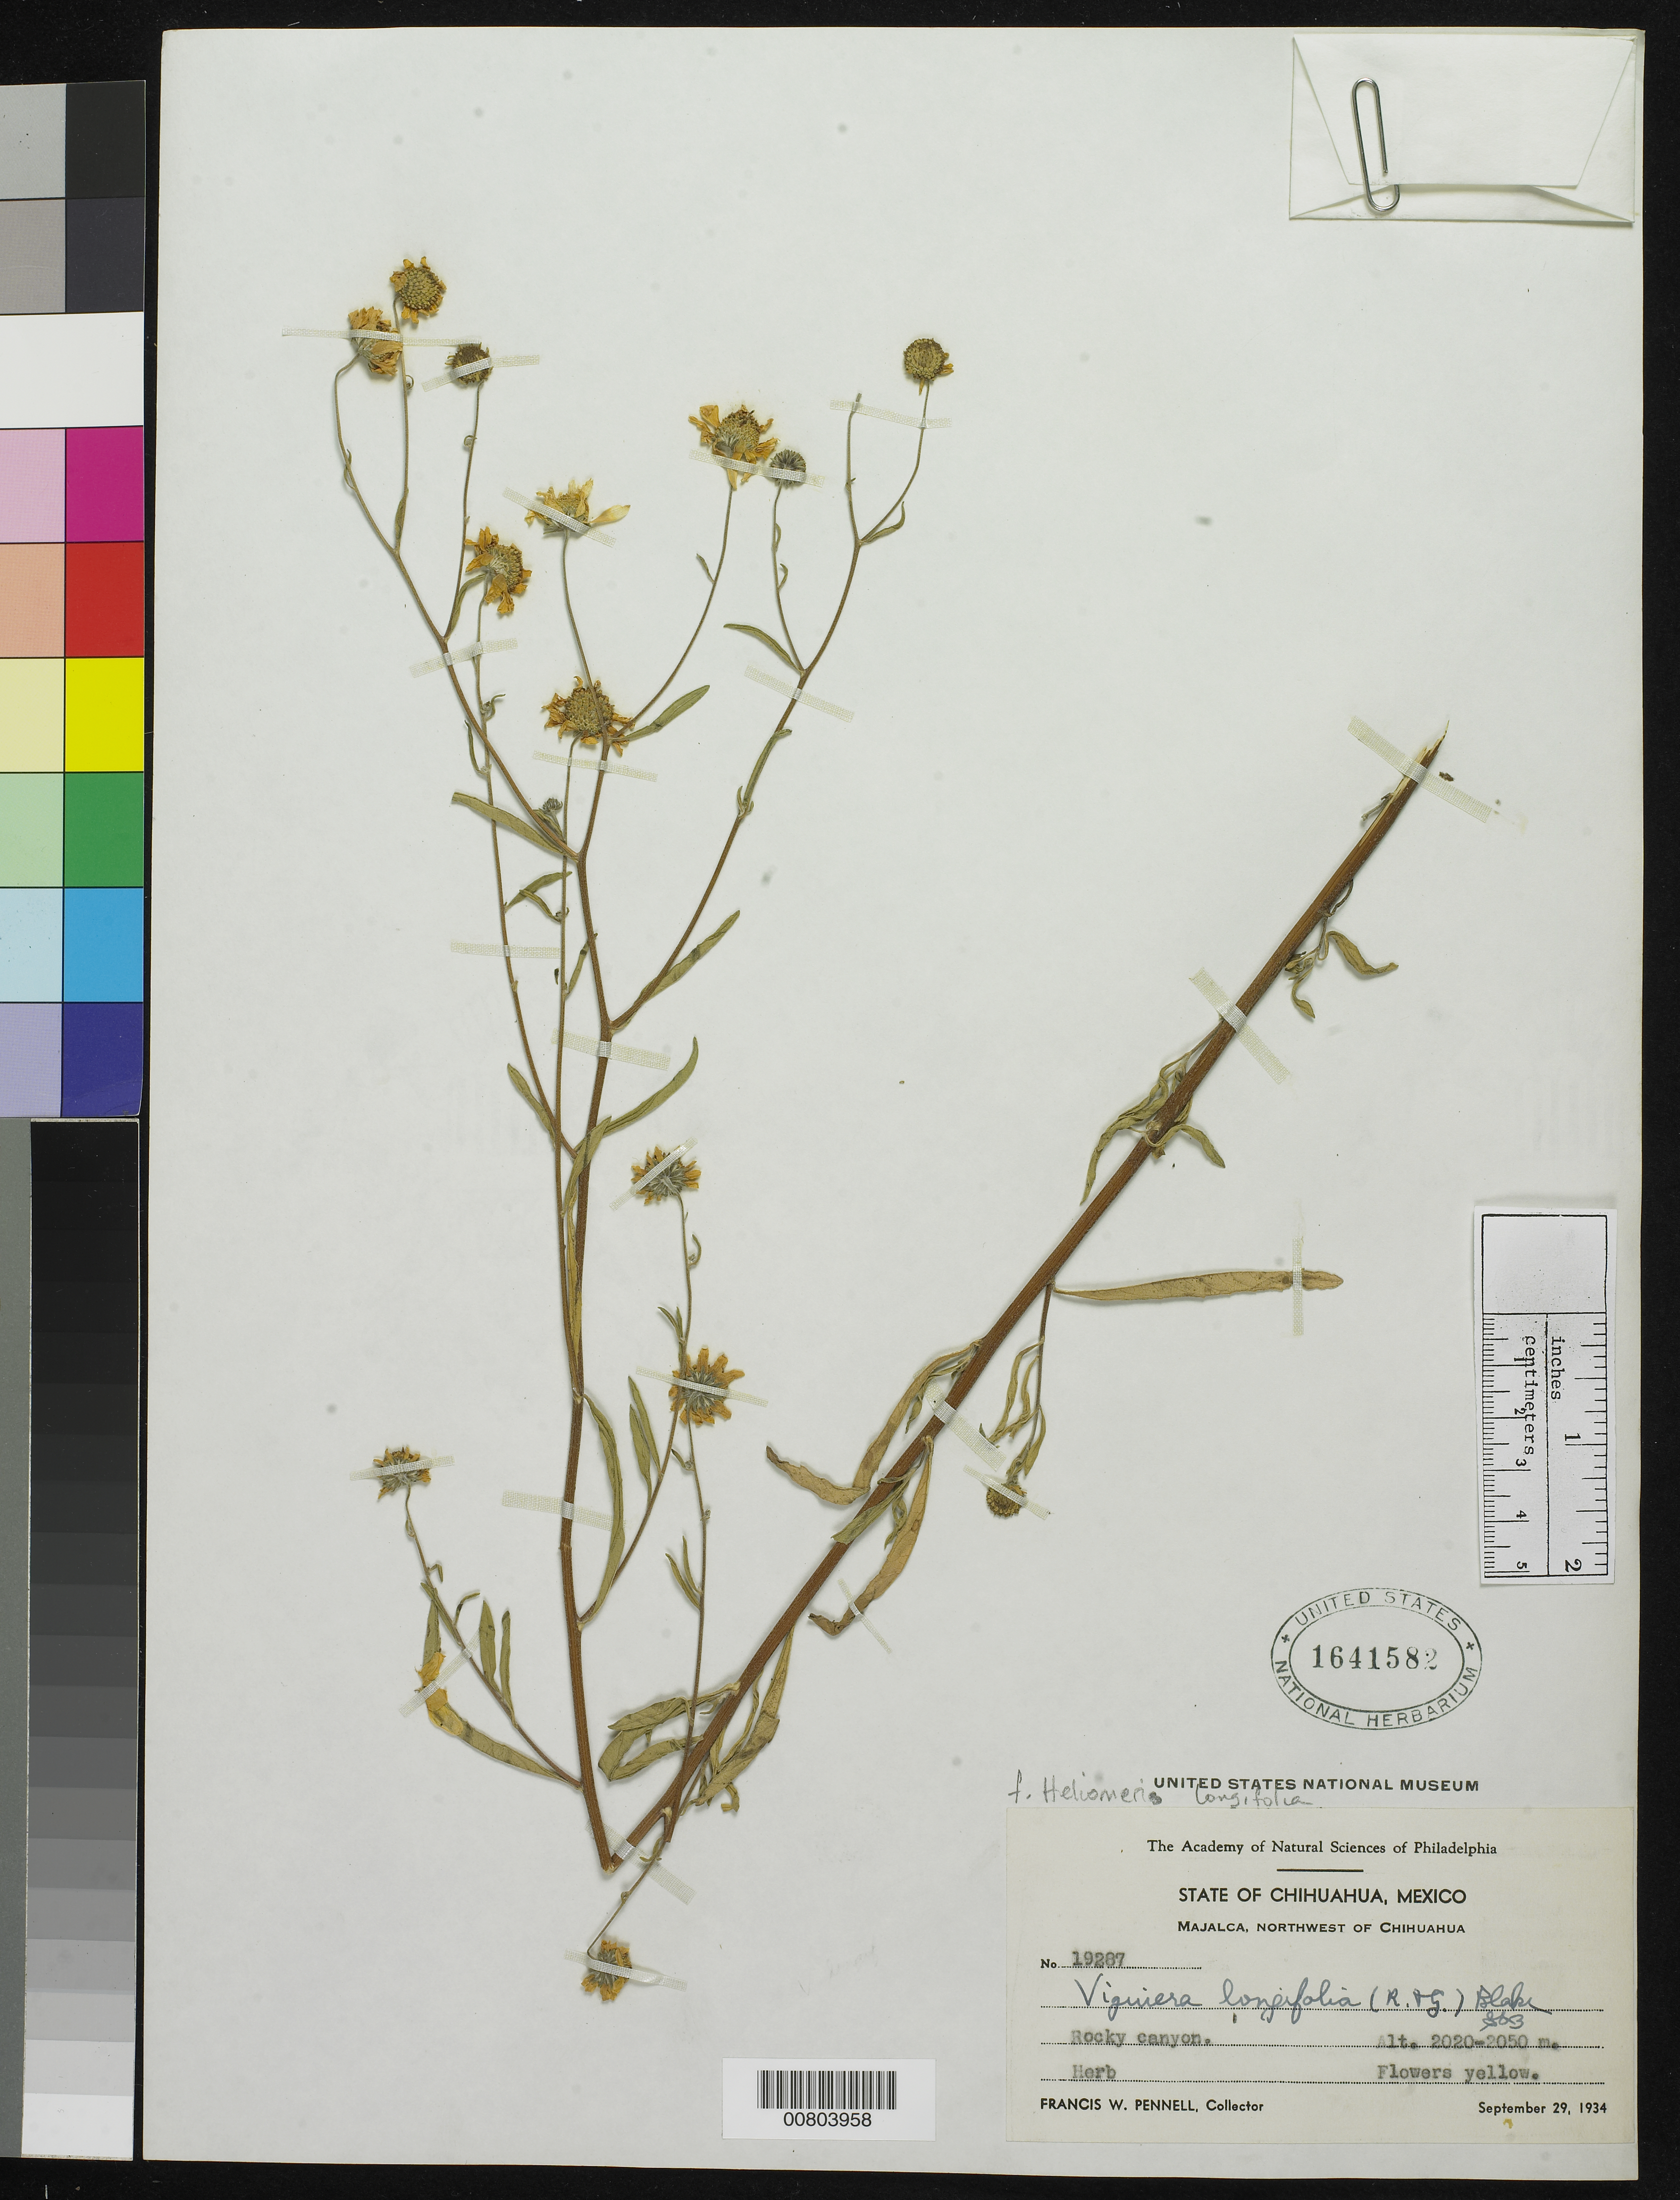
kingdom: Plantae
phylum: Tracheophyta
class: Magnoliopsida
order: Asterales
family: Asteraceae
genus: Heliomeris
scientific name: Heliomeris longifolia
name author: (B.L. Rob.) Cockerell & Greenm.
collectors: F. W. Pennell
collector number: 19287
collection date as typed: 29 Sep 1934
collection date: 1934-09-29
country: Mexico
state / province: Chihuahua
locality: Majalca, Northwest of Chihuahua.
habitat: Rocky canyon.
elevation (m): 2050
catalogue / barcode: US 1641582